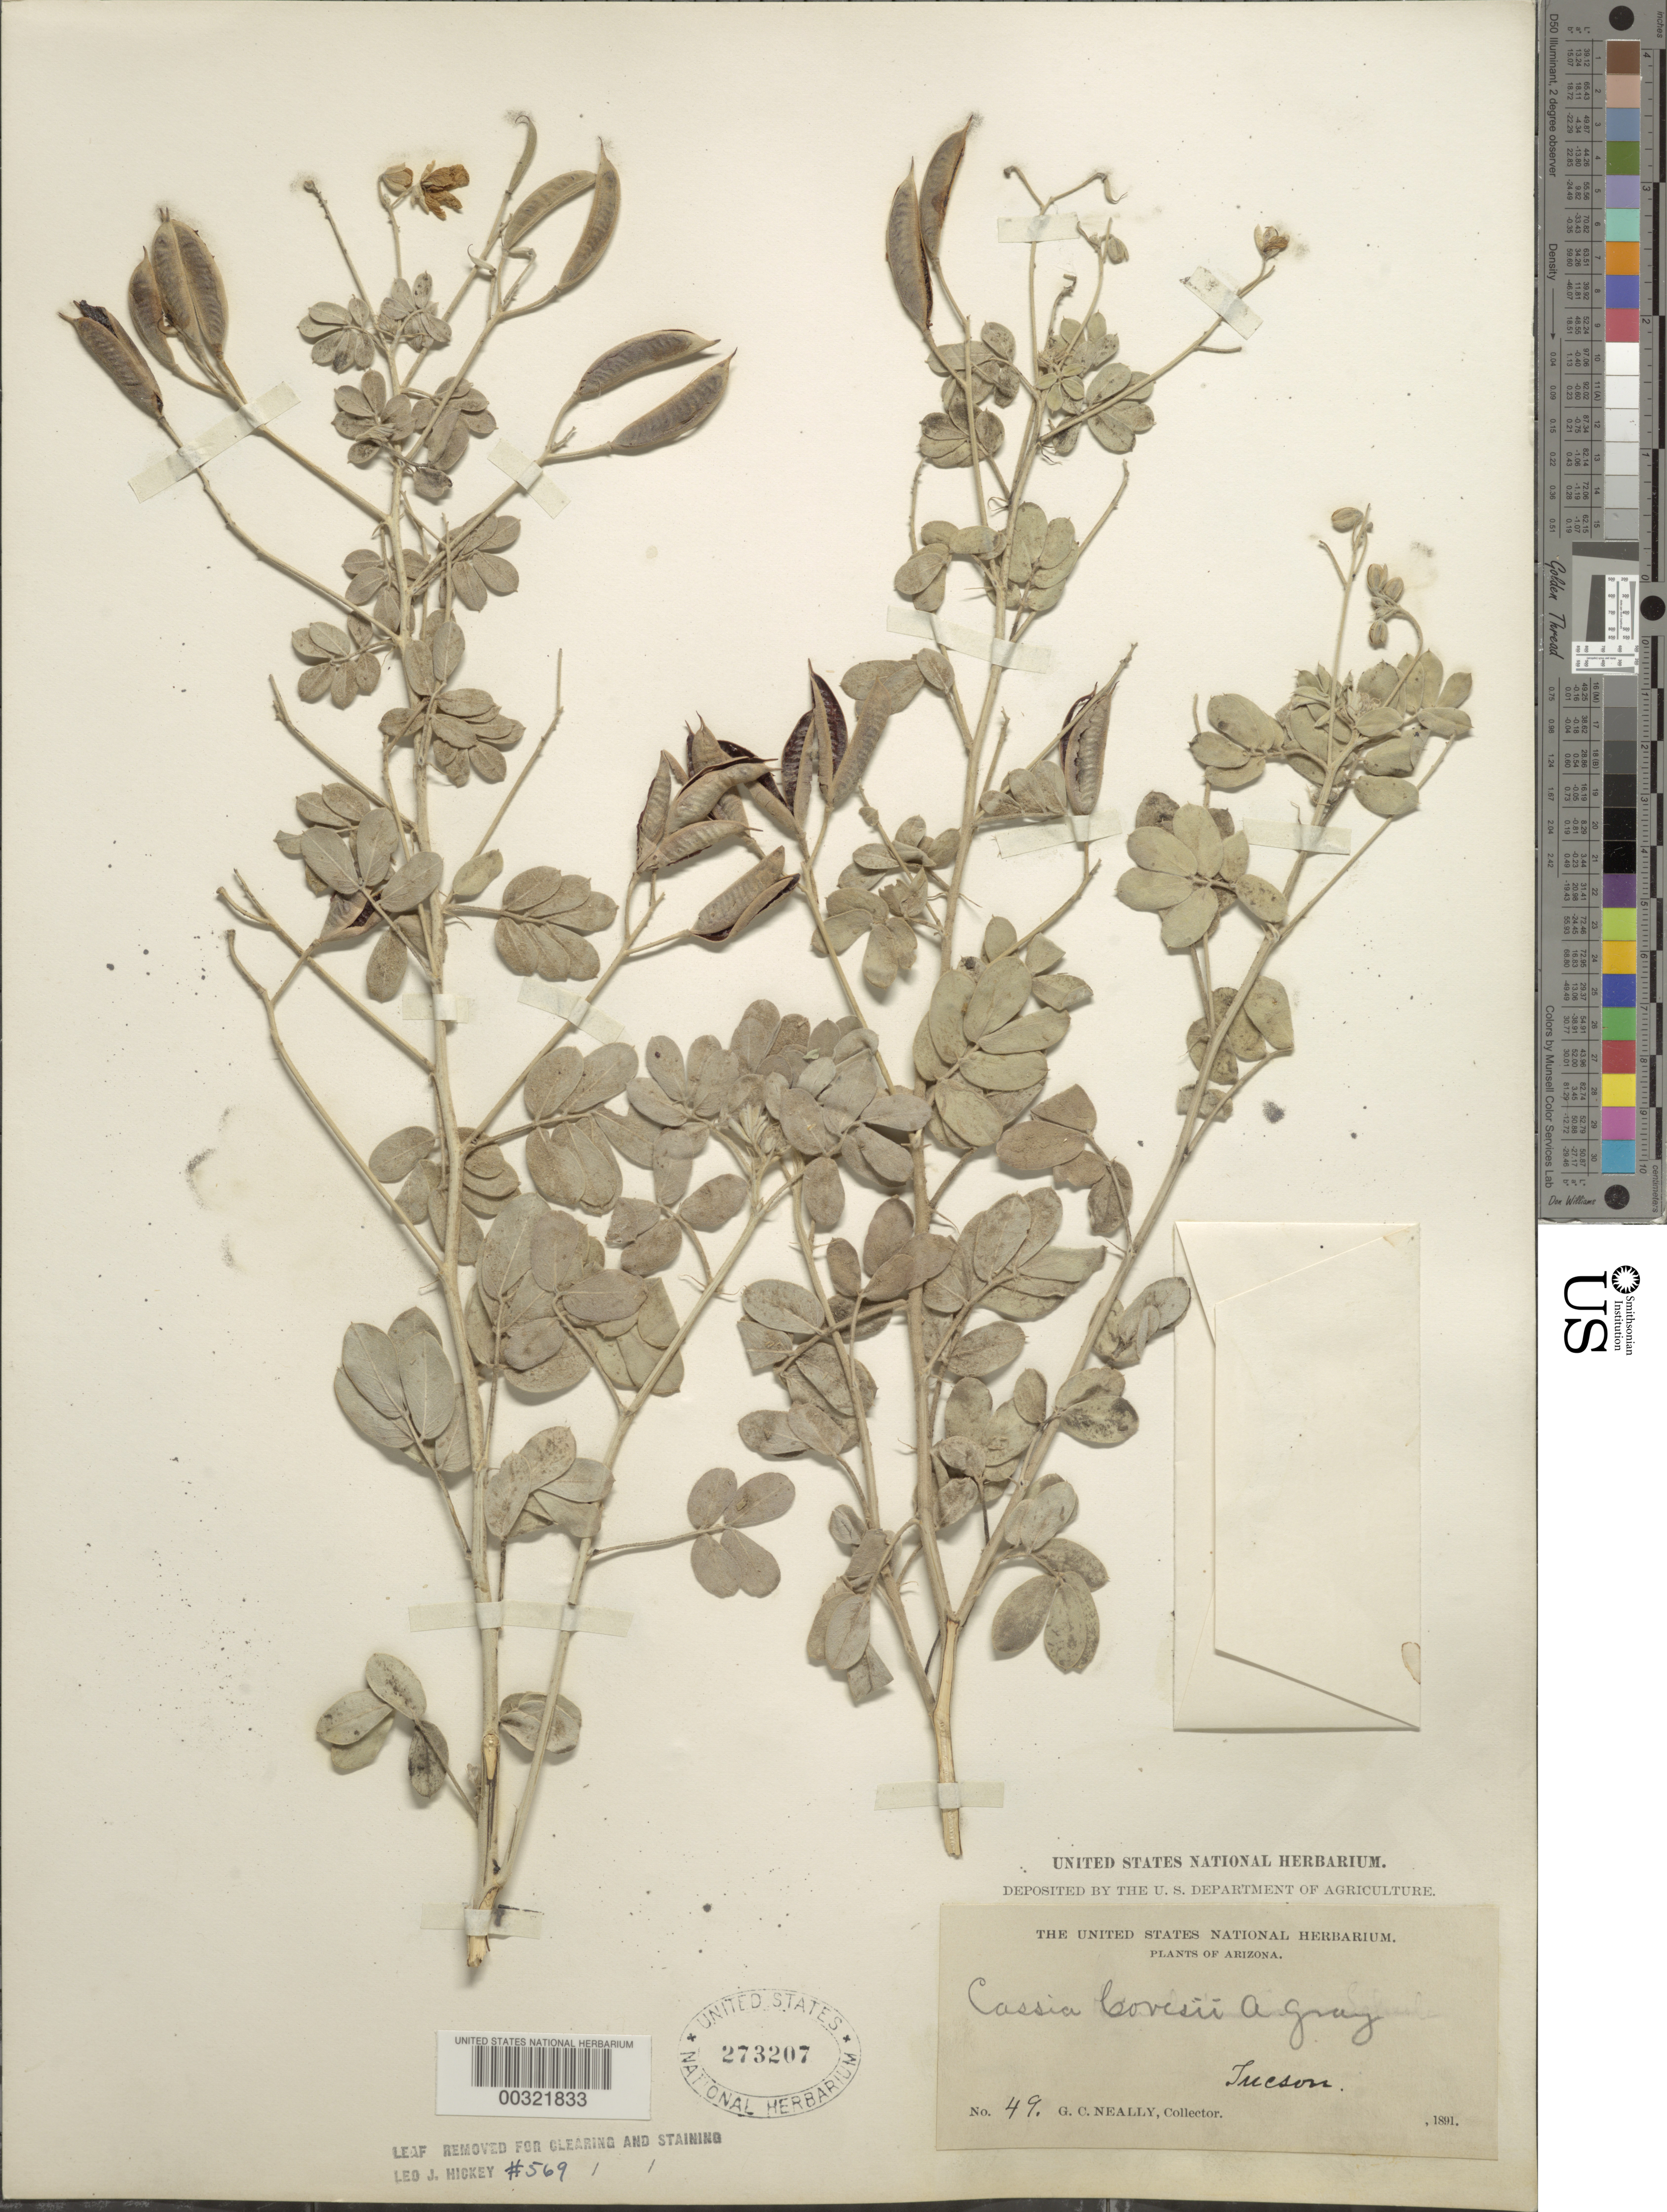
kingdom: Plantae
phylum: Tracheophyta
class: Magnoliopsida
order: Fabales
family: Fabaceae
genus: Senna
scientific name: Senna covesii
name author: (A. Gray) H.S. Irwin & Barneby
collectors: G. C. Nealley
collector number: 49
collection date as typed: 1891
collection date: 1891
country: United States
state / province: Arizona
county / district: Pima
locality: Tucson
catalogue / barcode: US 273207